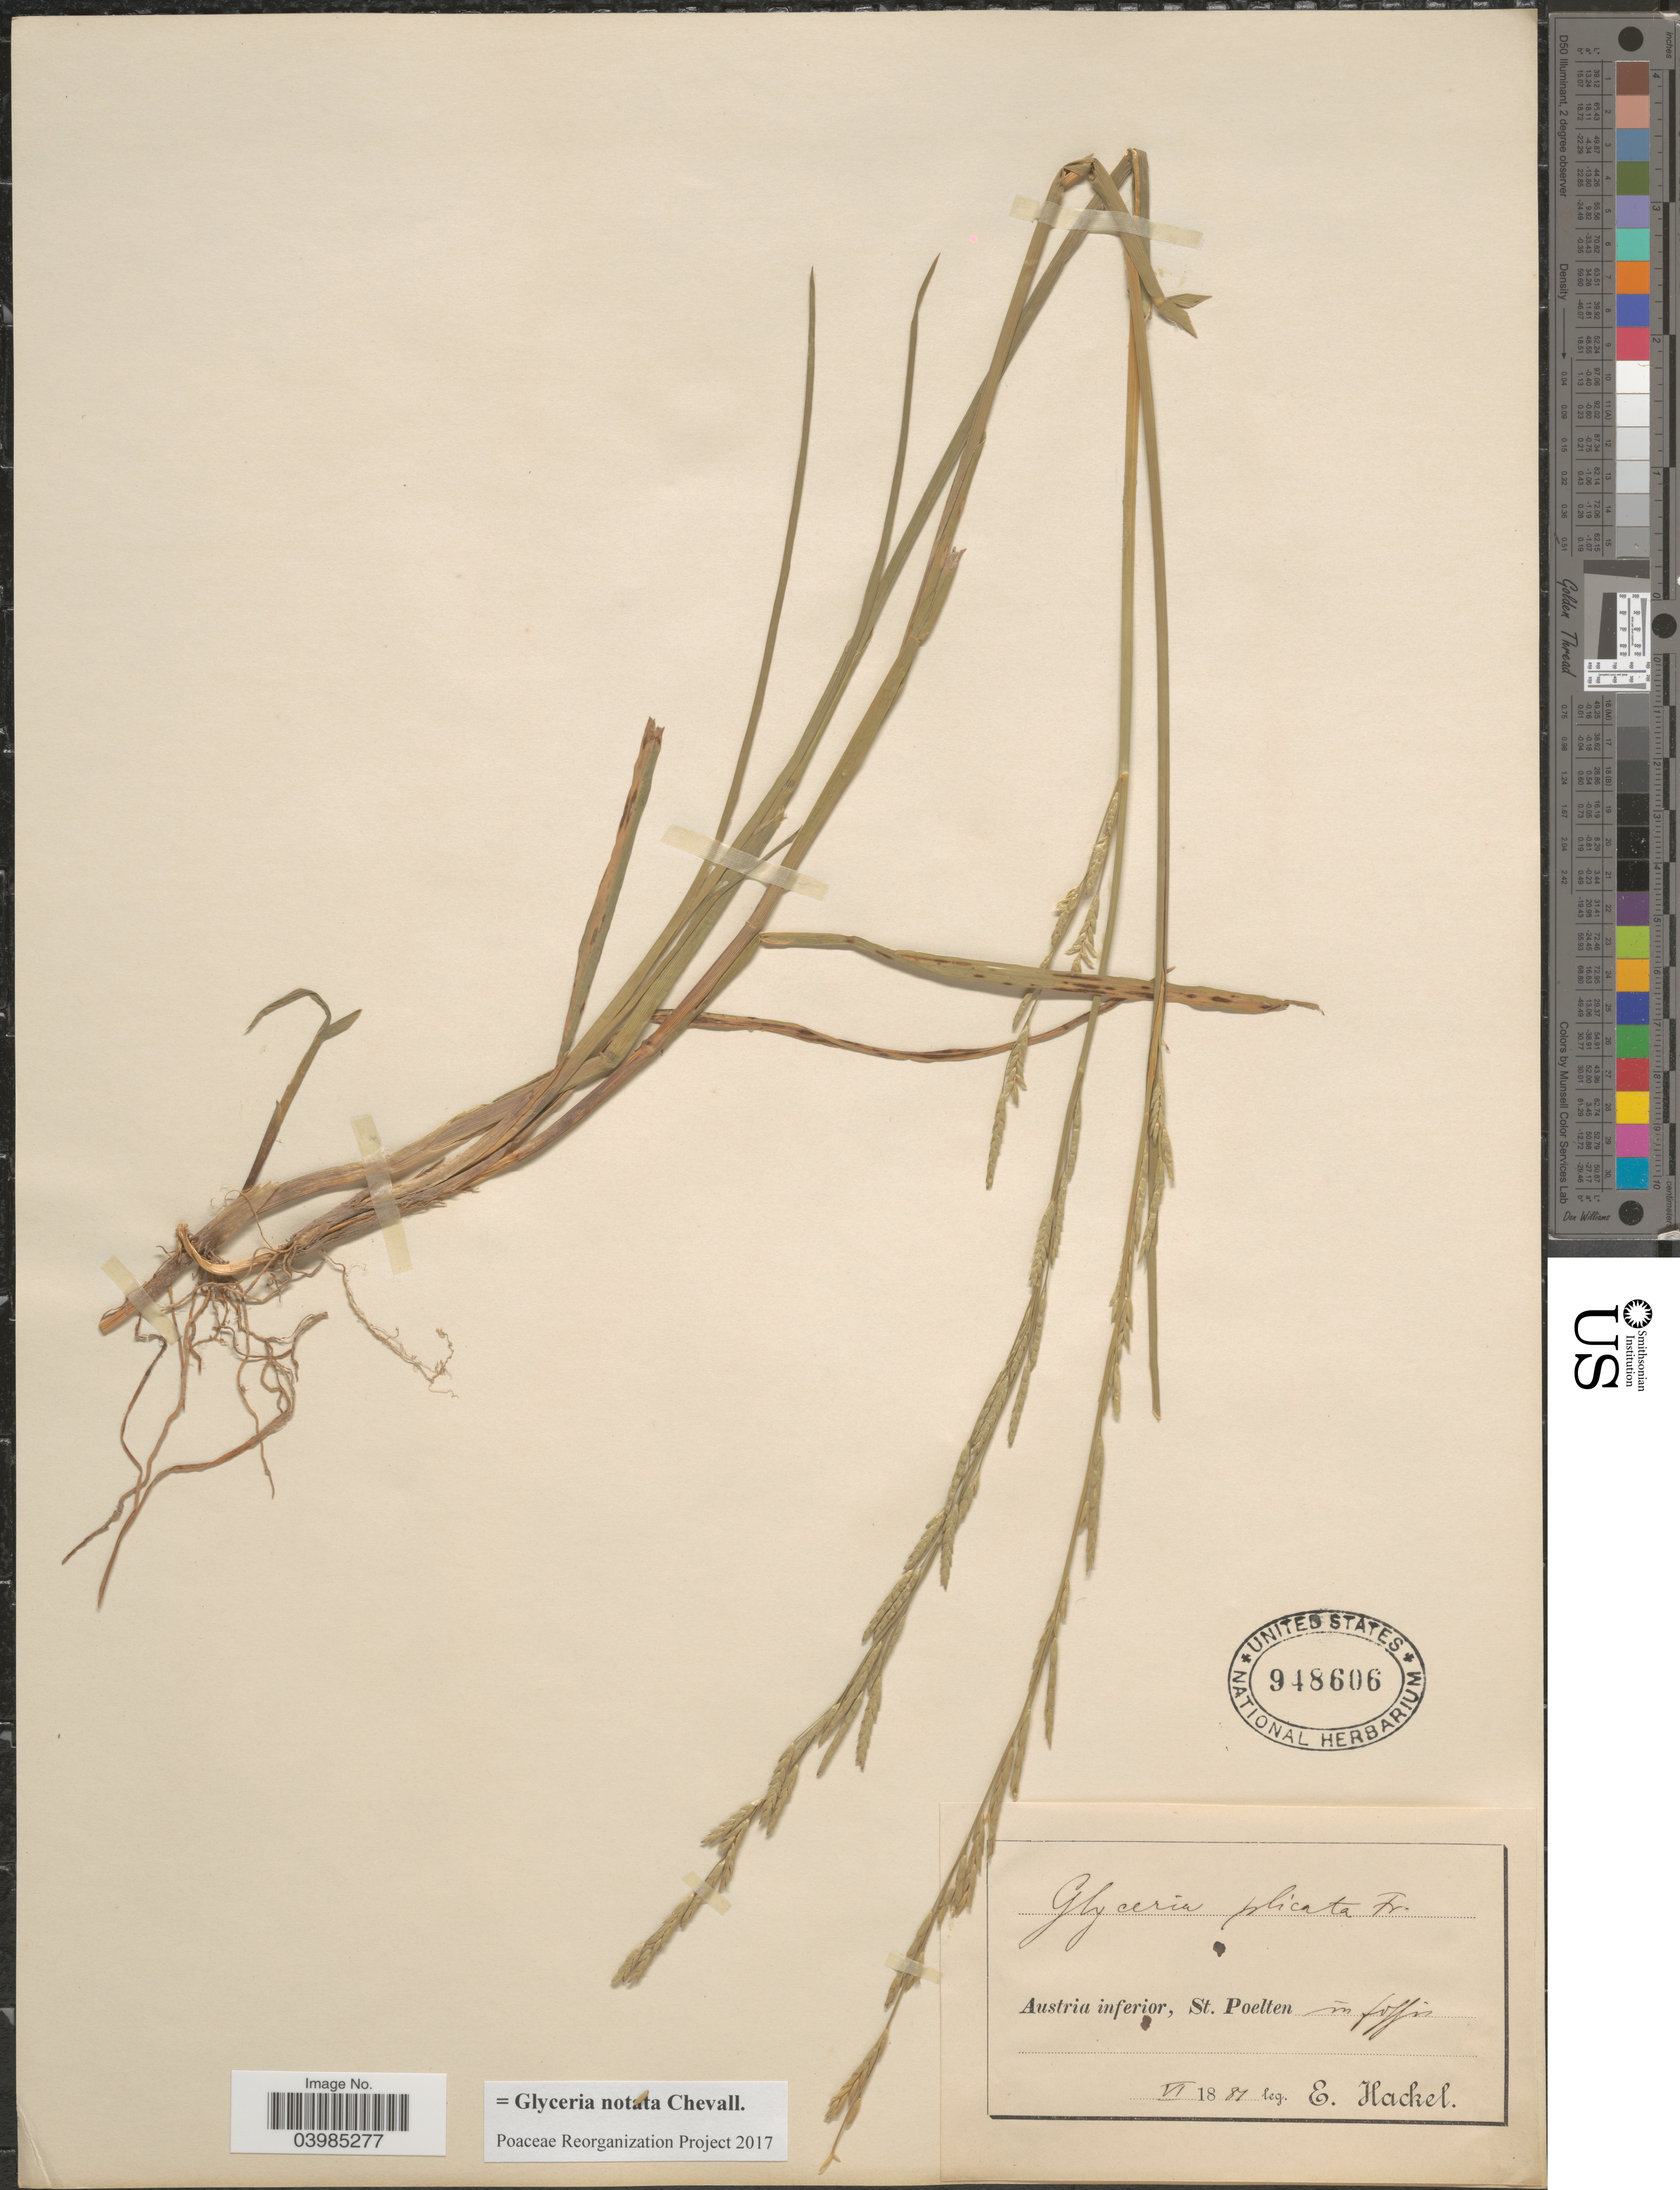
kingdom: Plantae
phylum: Tracheophyta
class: Liliopsida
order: Poales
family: Poaceae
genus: Glyceria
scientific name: Glyceria notata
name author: Chevall.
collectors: E. Hackel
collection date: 1881-06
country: Austria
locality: Austria inferior, St. Poelten. in fossis.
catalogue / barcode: US 948606